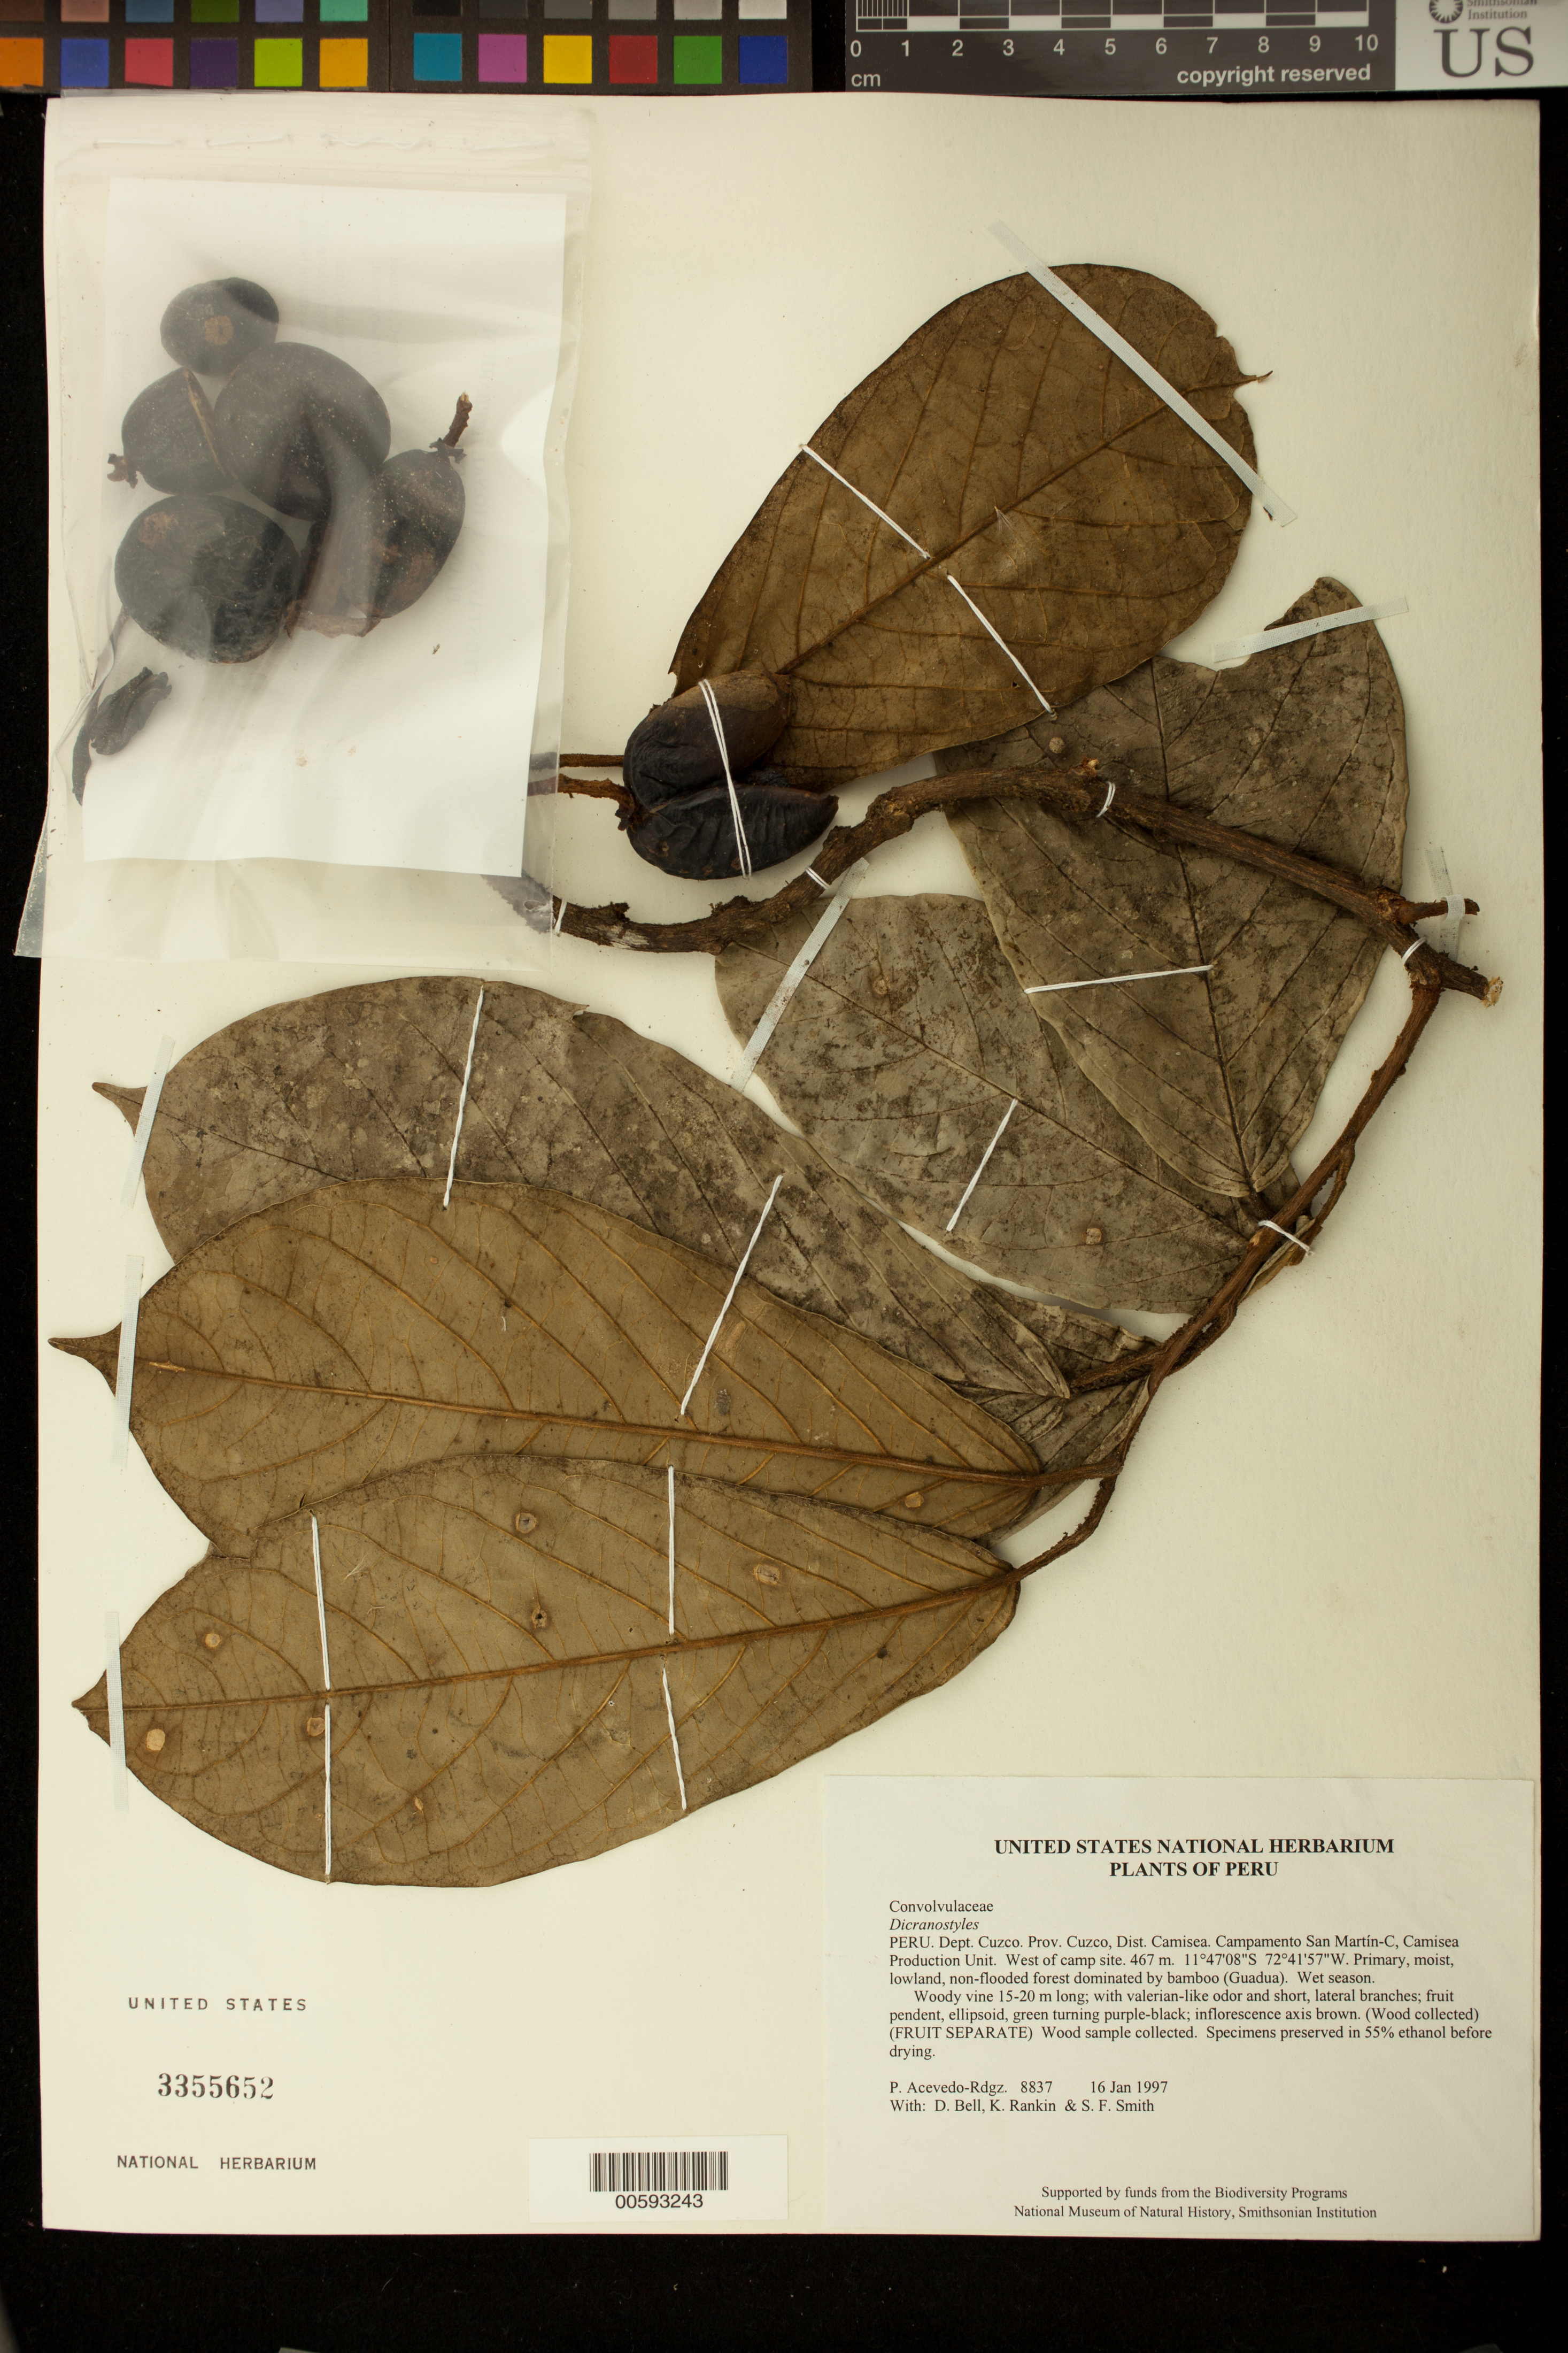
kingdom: Plantae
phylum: Tracheophyta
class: Magnoliopsida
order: Solanales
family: Convolvulaceae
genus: Dicranostyles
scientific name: Dicranostyles globostigma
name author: D.F. Austin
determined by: Feltz, E.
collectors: P. Acevedo-Rodr., D. A. Bell, K. B. Rankin & S.F. Smith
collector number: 8837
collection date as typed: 16 Jan 1997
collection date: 1997-01-16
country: Peru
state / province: Cusco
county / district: Cusco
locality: Districto Camisea, Campamento San Martín-C, Camisea Production Unit. West of camp site.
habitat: Primary, moist, lowland, non-flooded forest dominated by bamboo (Guadua). Wet season.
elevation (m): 467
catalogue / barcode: US 3355652